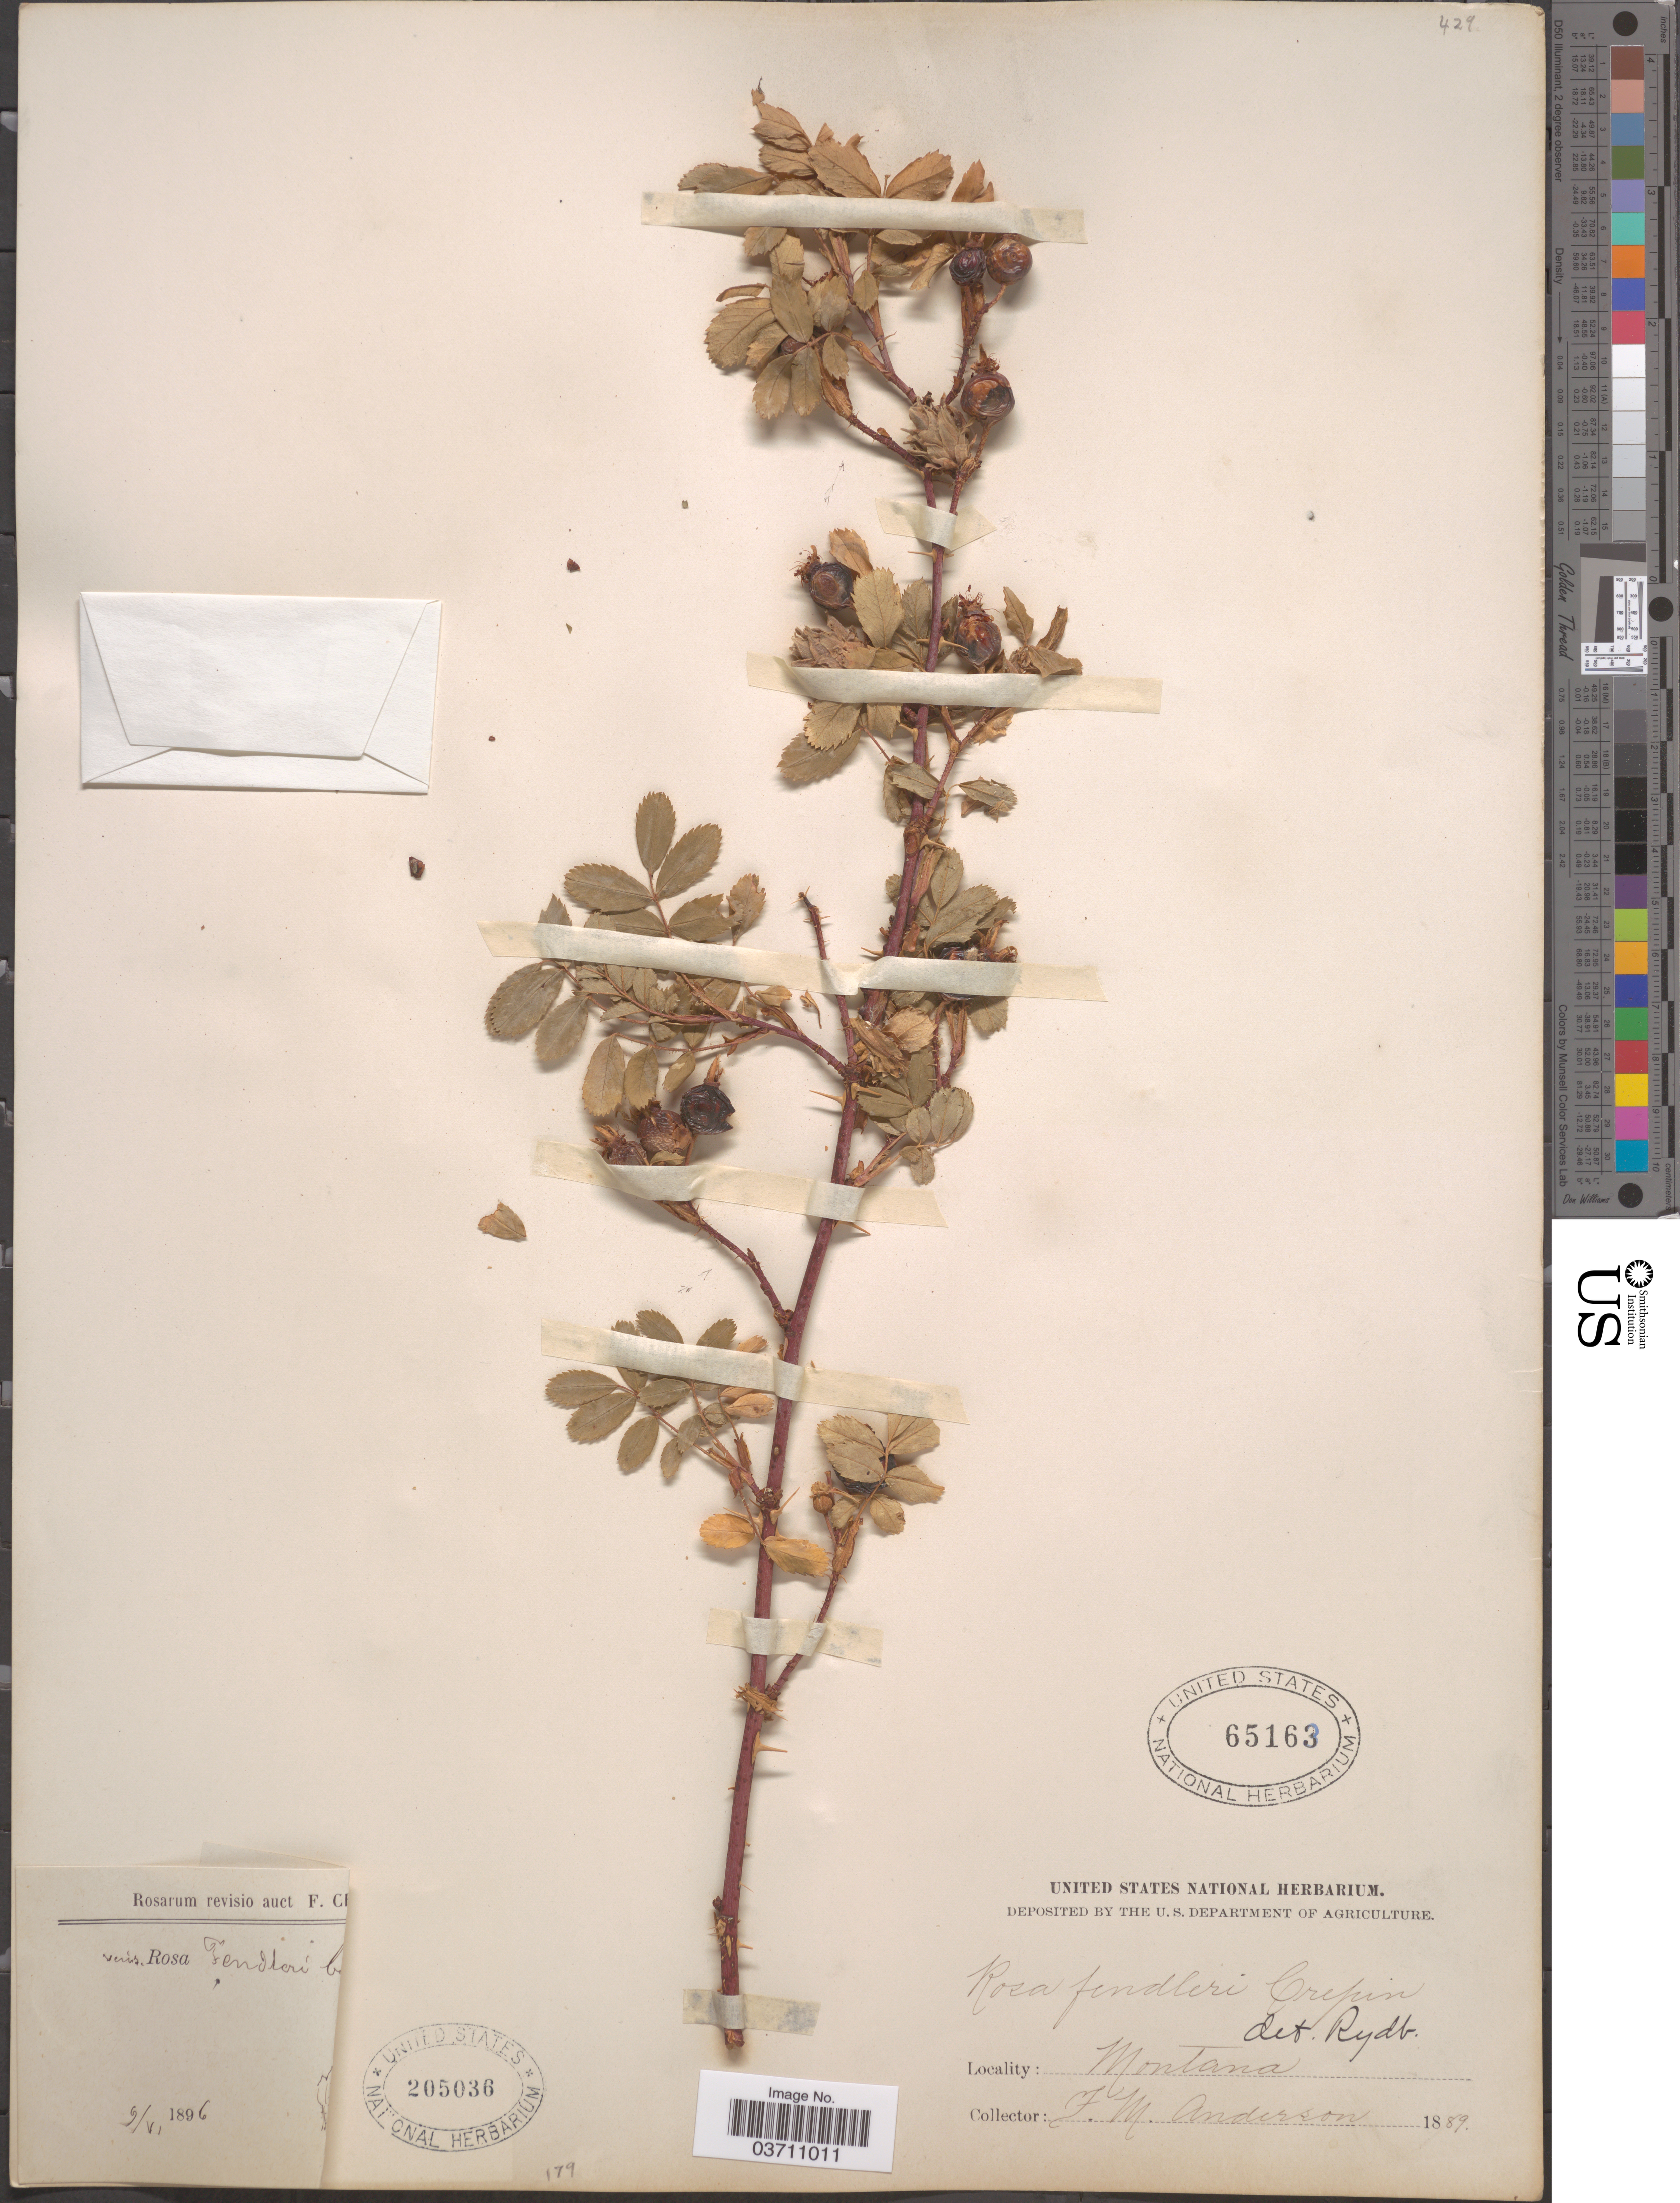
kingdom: Plantae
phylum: Tracheophyta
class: Magnoliopsida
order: Rosales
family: Rosaceae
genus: Rosa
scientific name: Rosa fendleri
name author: Crép.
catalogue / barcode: US 205036